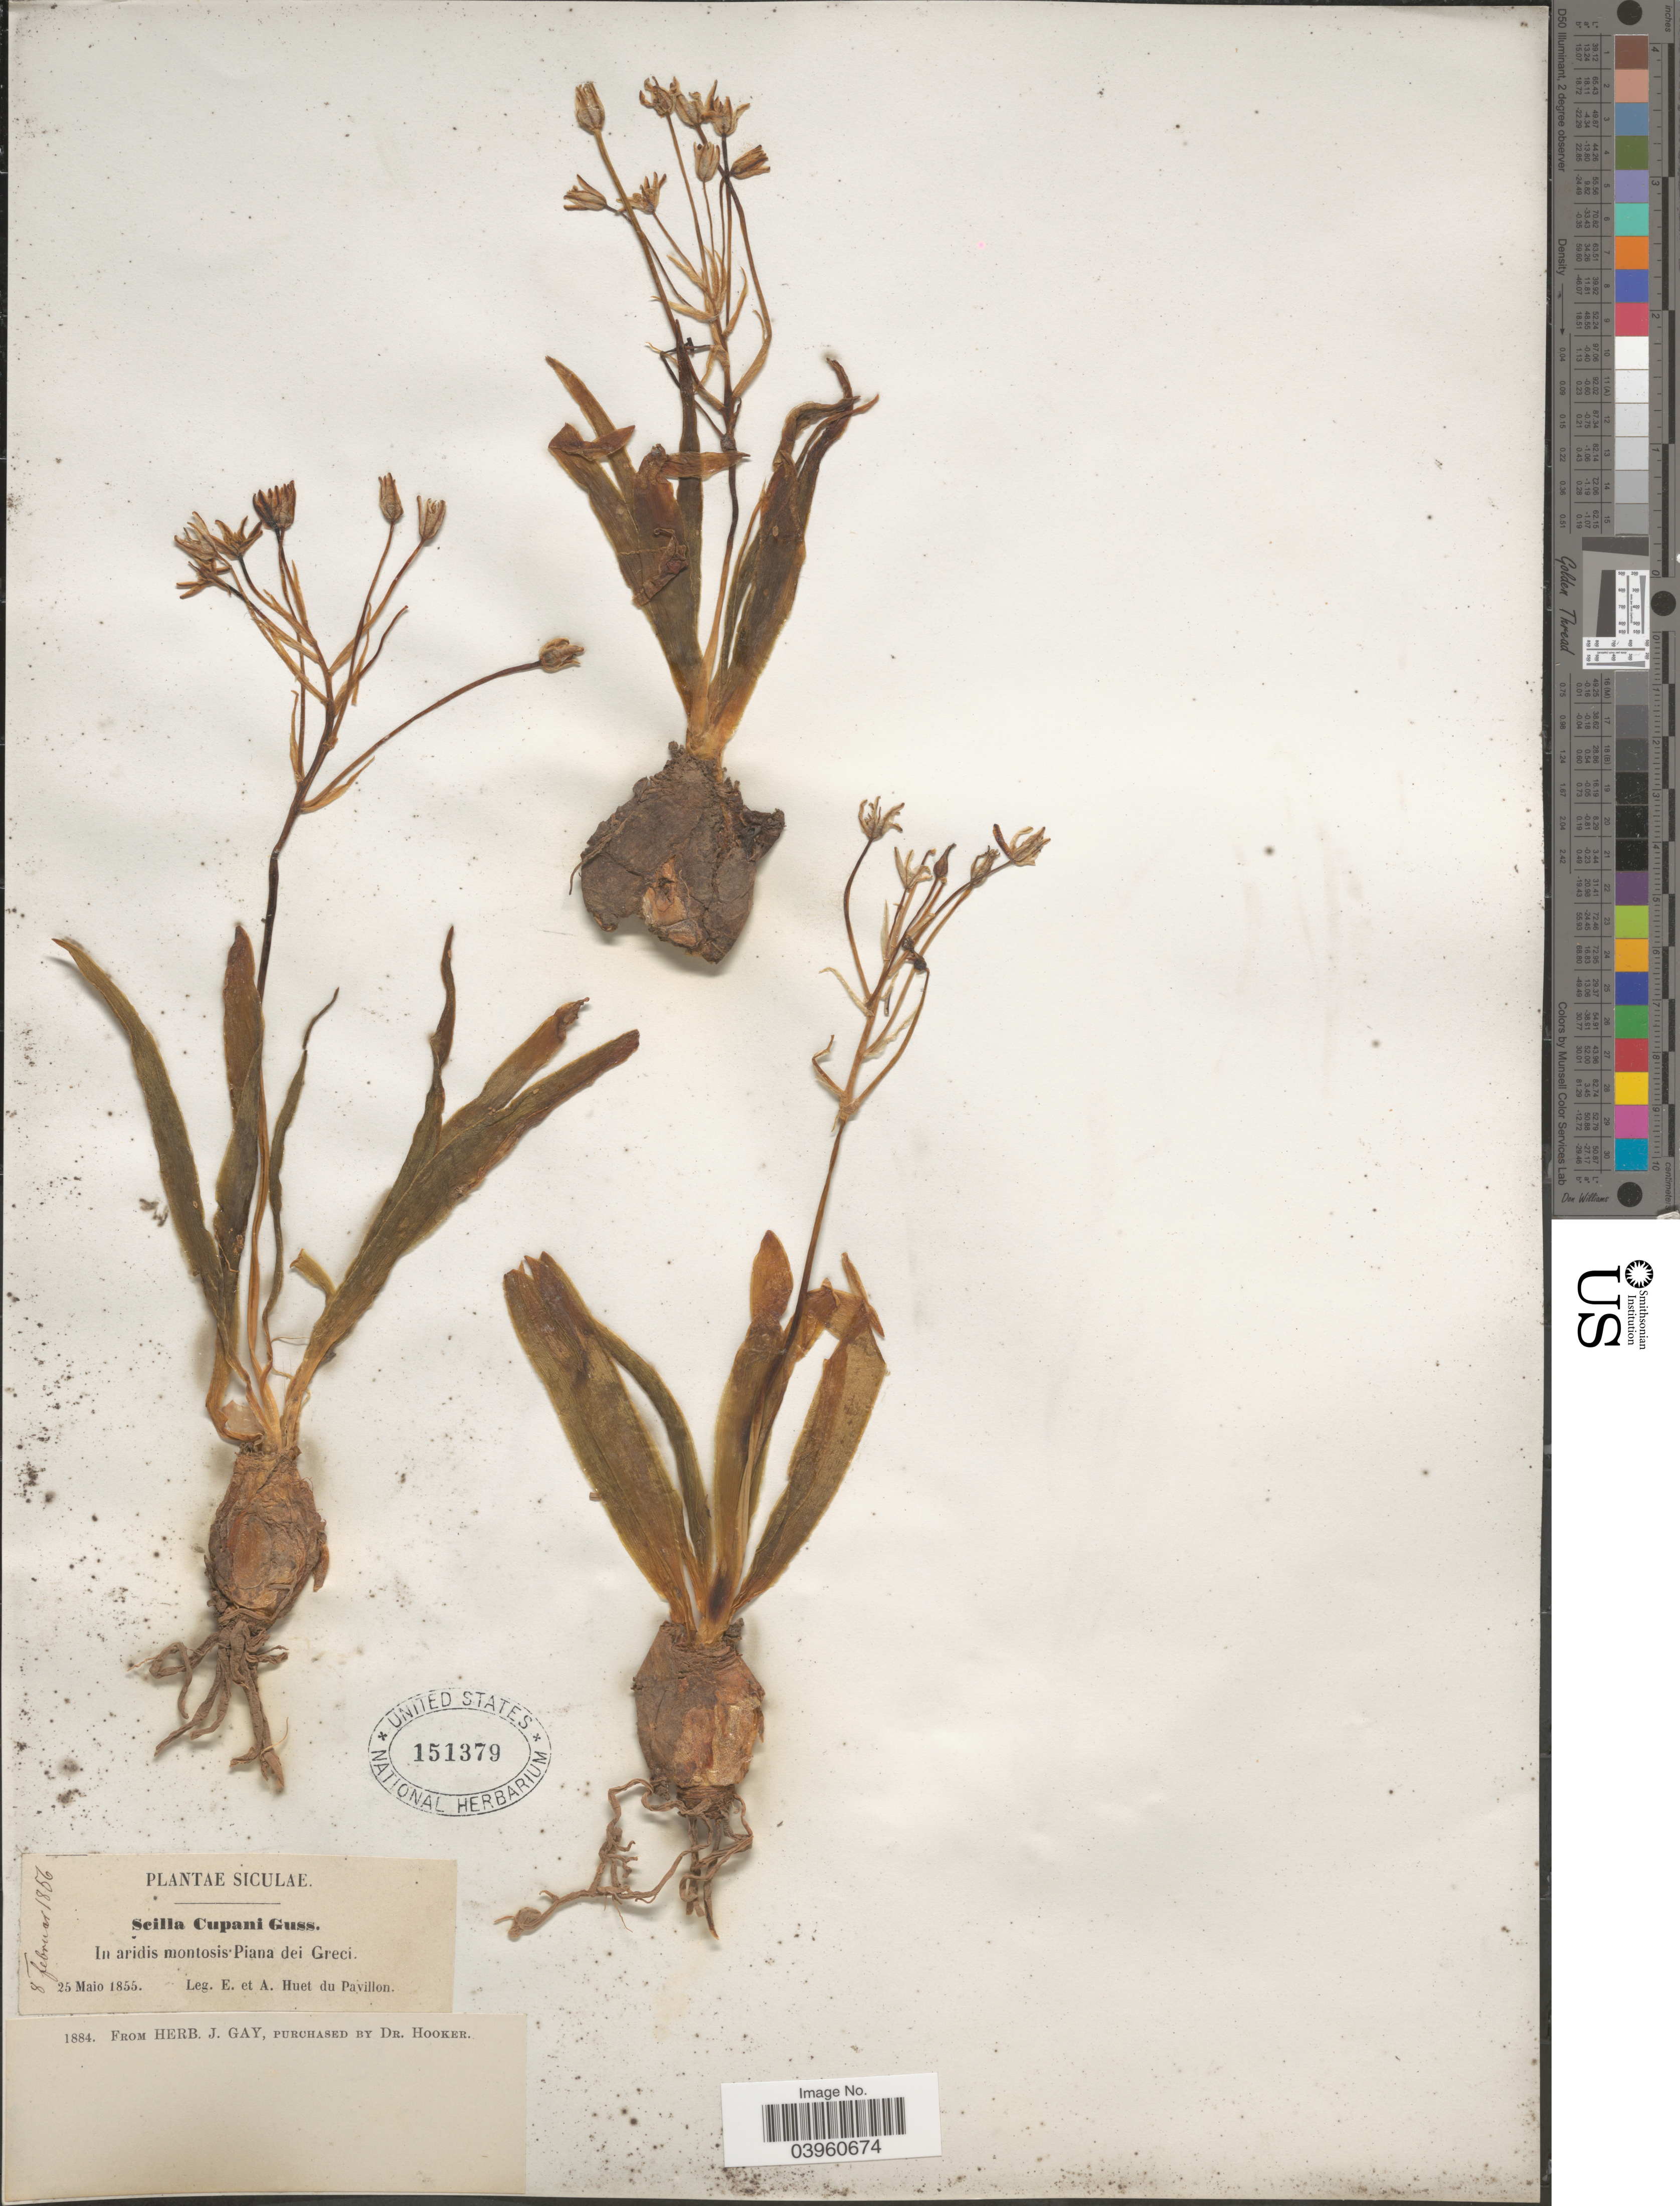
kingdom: Plantae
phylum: Tracheophyta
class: Liliopsida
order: Asparagales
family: Asparagaceae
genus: Scilla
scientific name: Scilla cupanii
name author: Gussone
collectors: E. Huet du Pavillon & A. Huet du Pavillon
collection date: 1855-05-25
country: Italy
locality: Siculae. In aridis montosis Piana dei Greci.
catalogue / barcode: US 151379